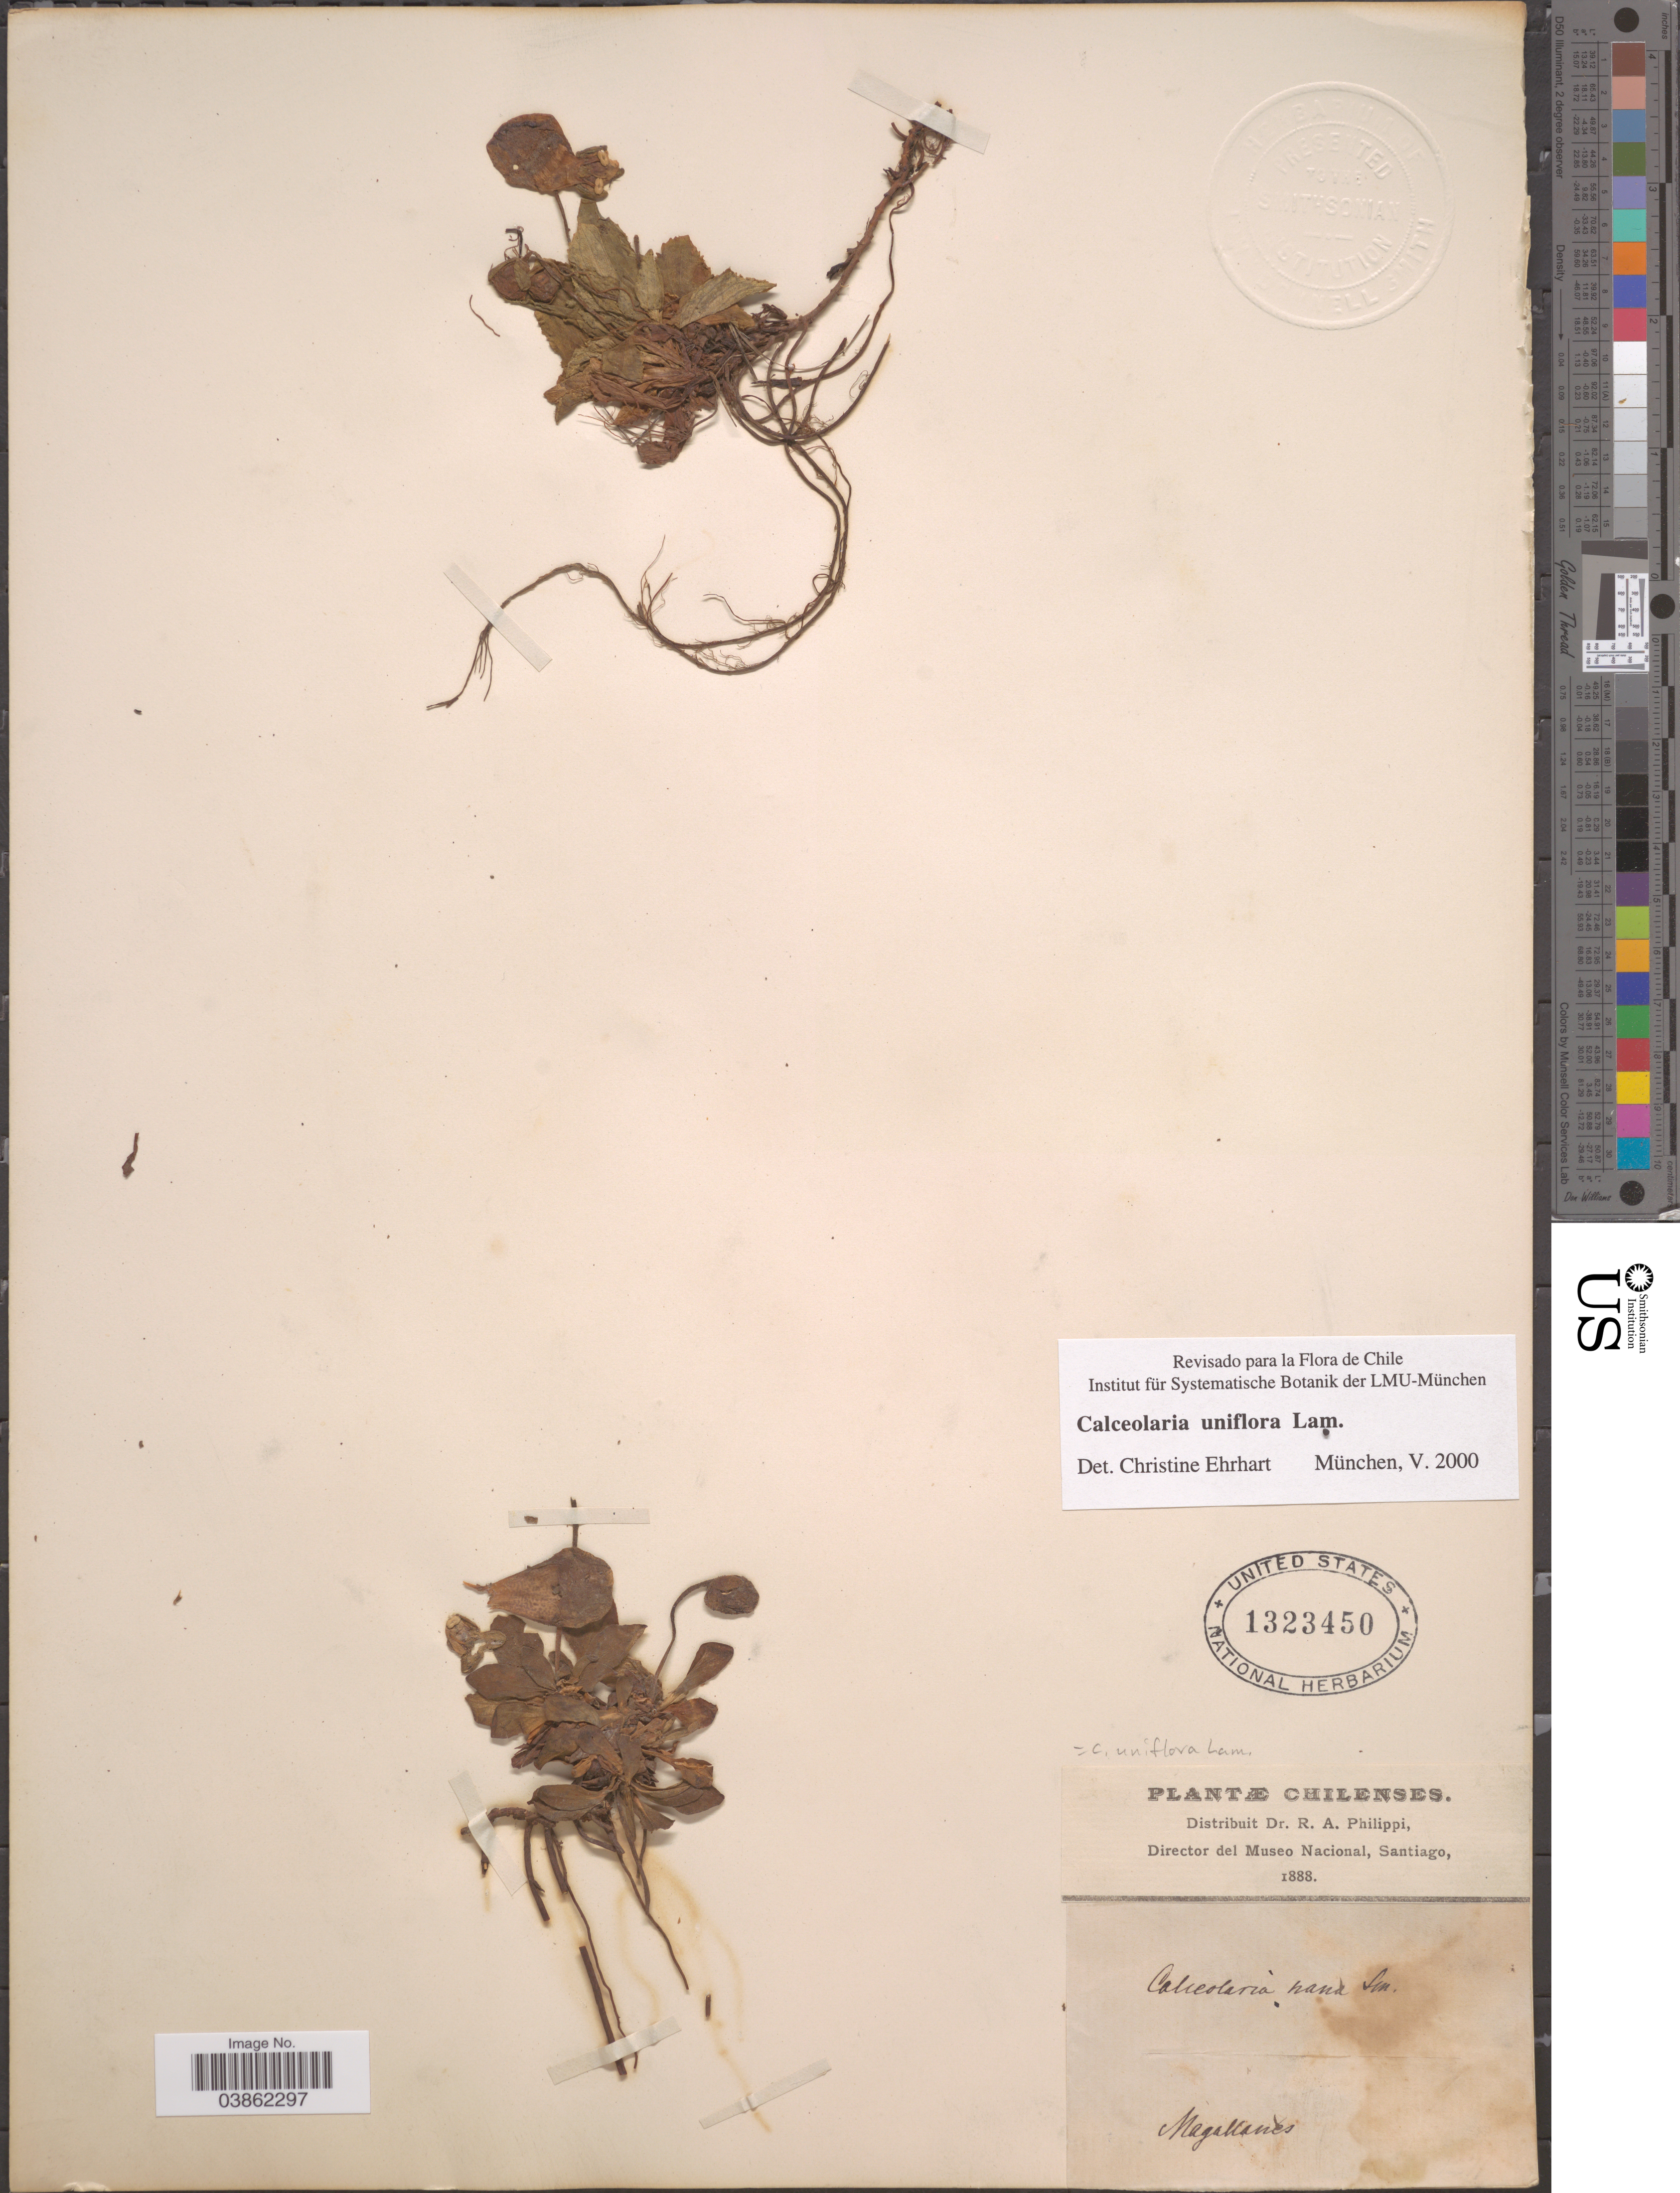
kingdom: Plantae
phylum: Tracheophyta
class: Magnoliopsida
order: Lamiales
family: Calceolariaceae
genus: Calceolaria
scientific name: Calceolaria uniflora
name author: Lam.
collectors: ex. herb. R.A. Philippi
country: Chile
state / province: Magallanes y de la Antártica Chilena (XII)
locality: Magallanes.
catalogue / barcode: US 1323450